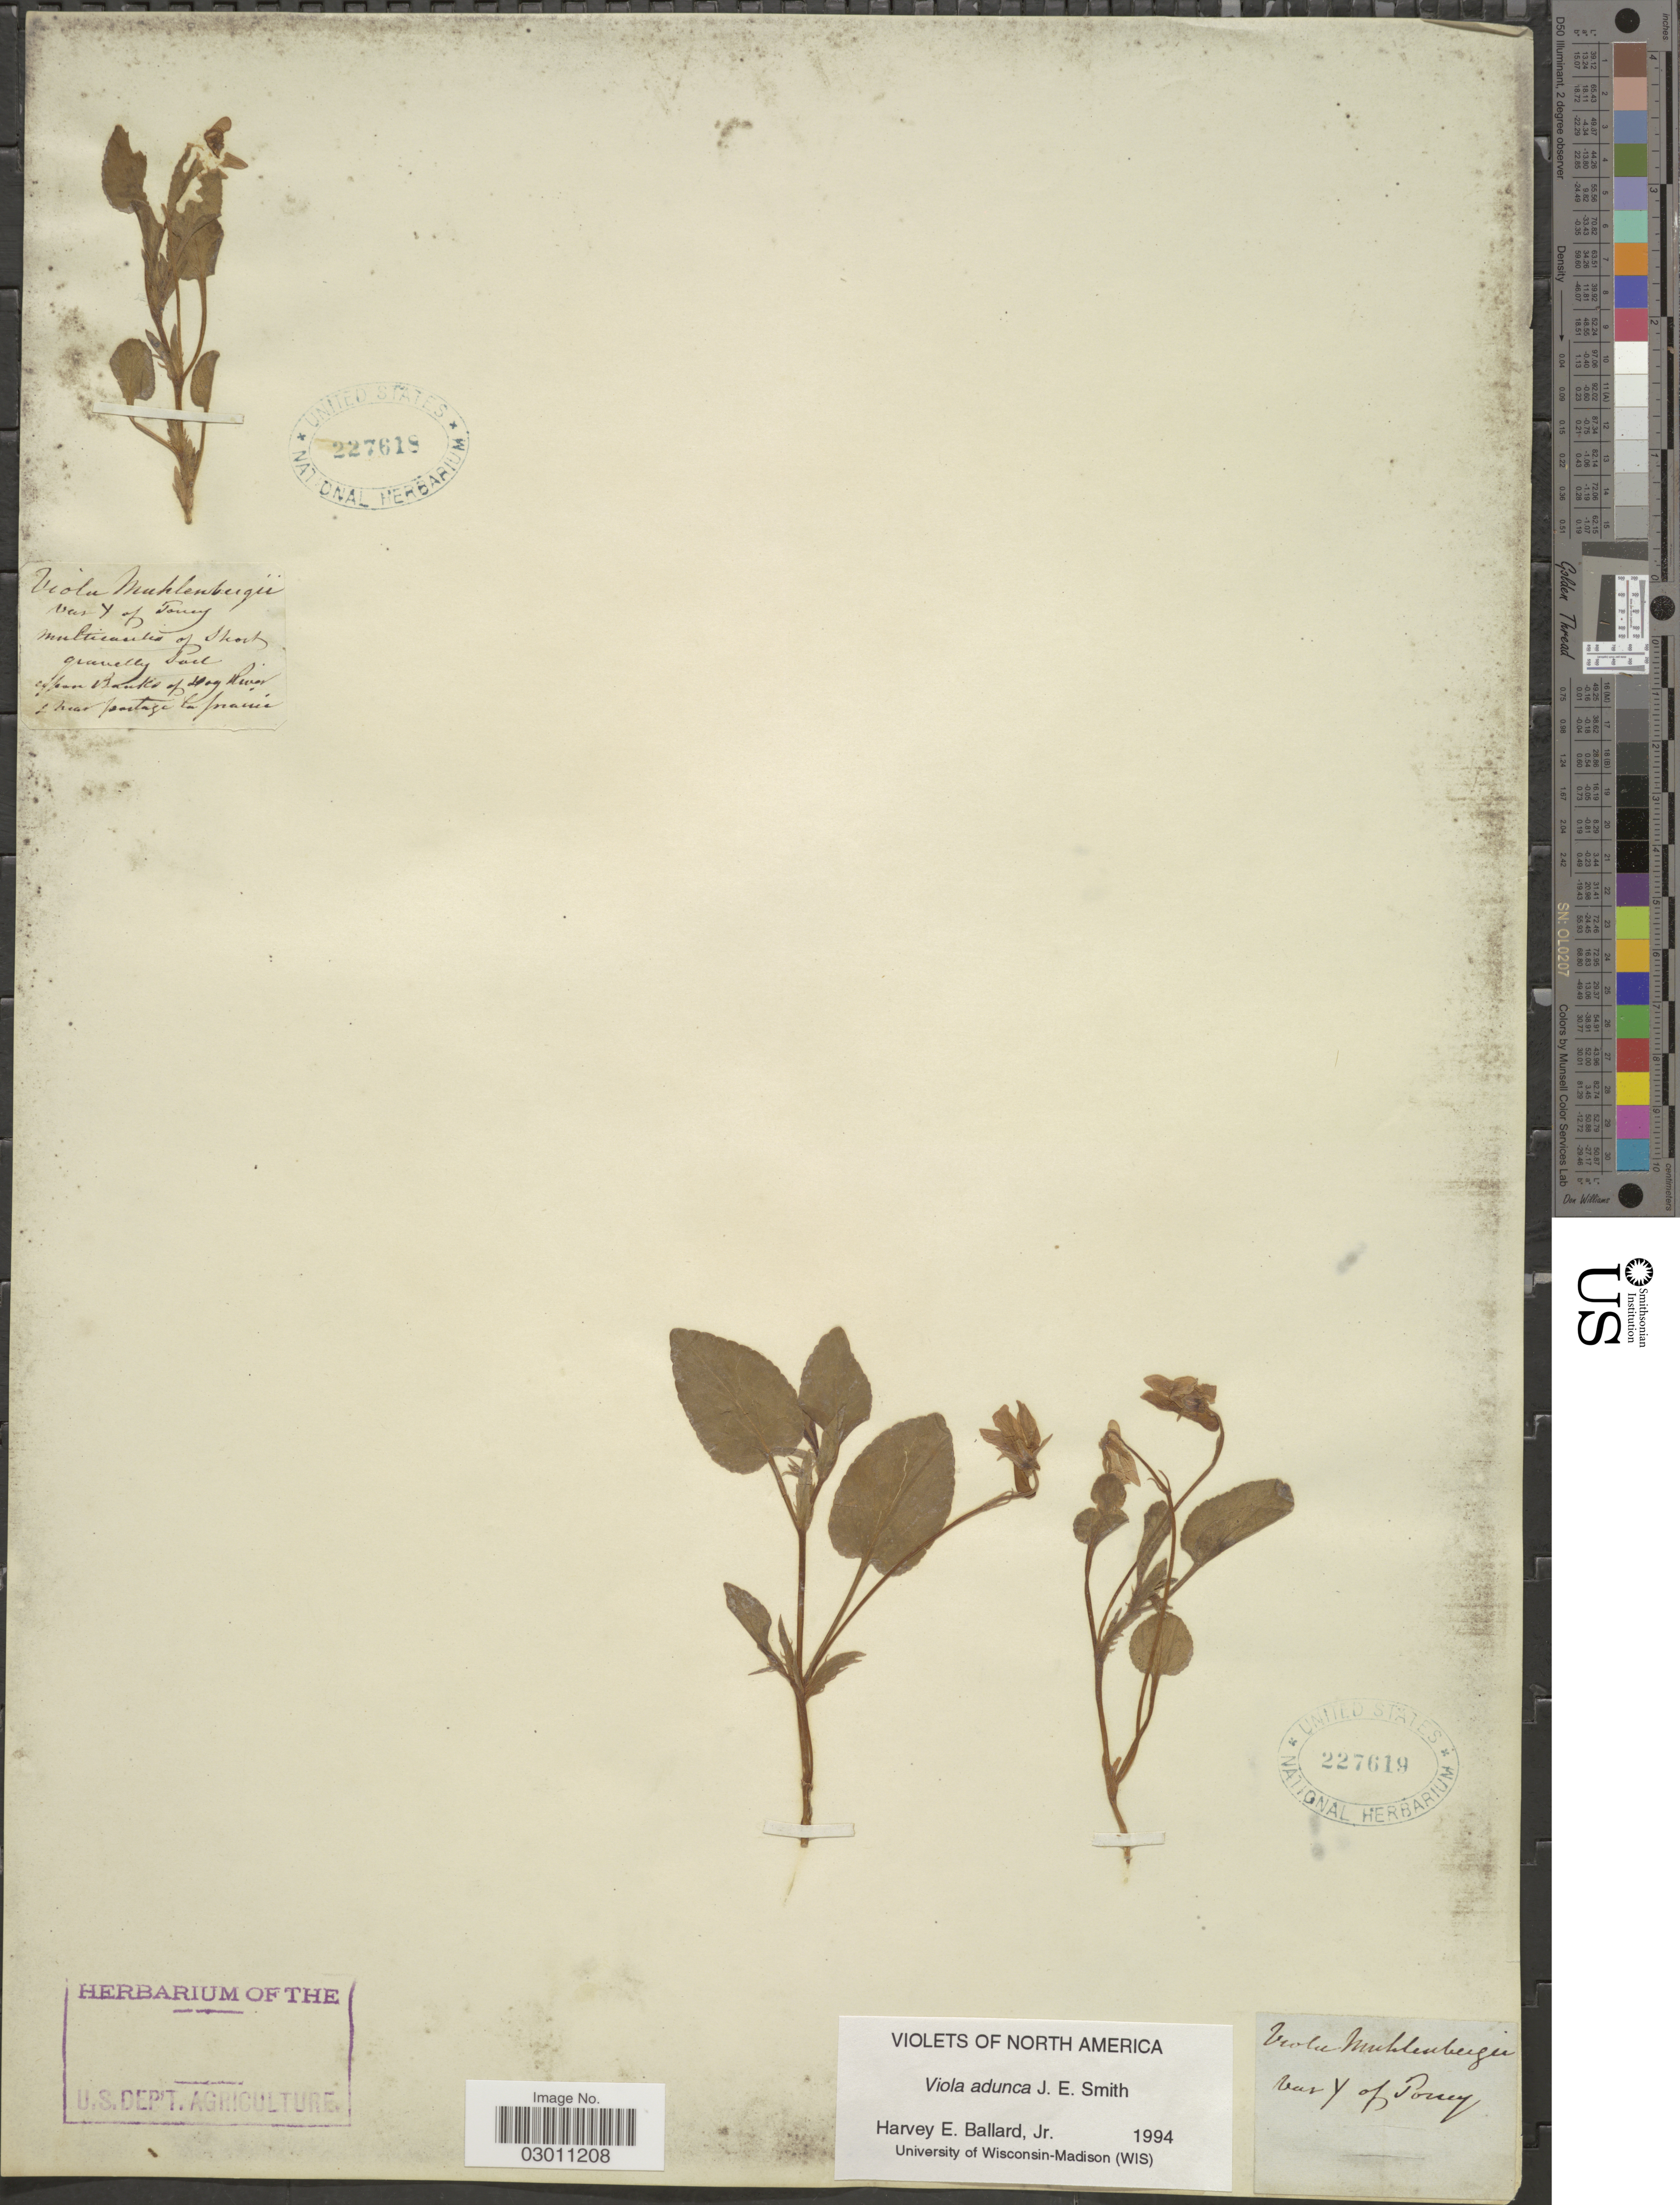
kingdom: Plantae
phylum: Tracheophyta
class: Magnoliopsida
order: Malpighiales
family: Violaceae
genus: Viola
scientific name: Viola adunca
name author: Sm.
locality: Upon Banks of Dry River & near pastage la prairie. [interpreted]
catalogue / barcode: US 227618